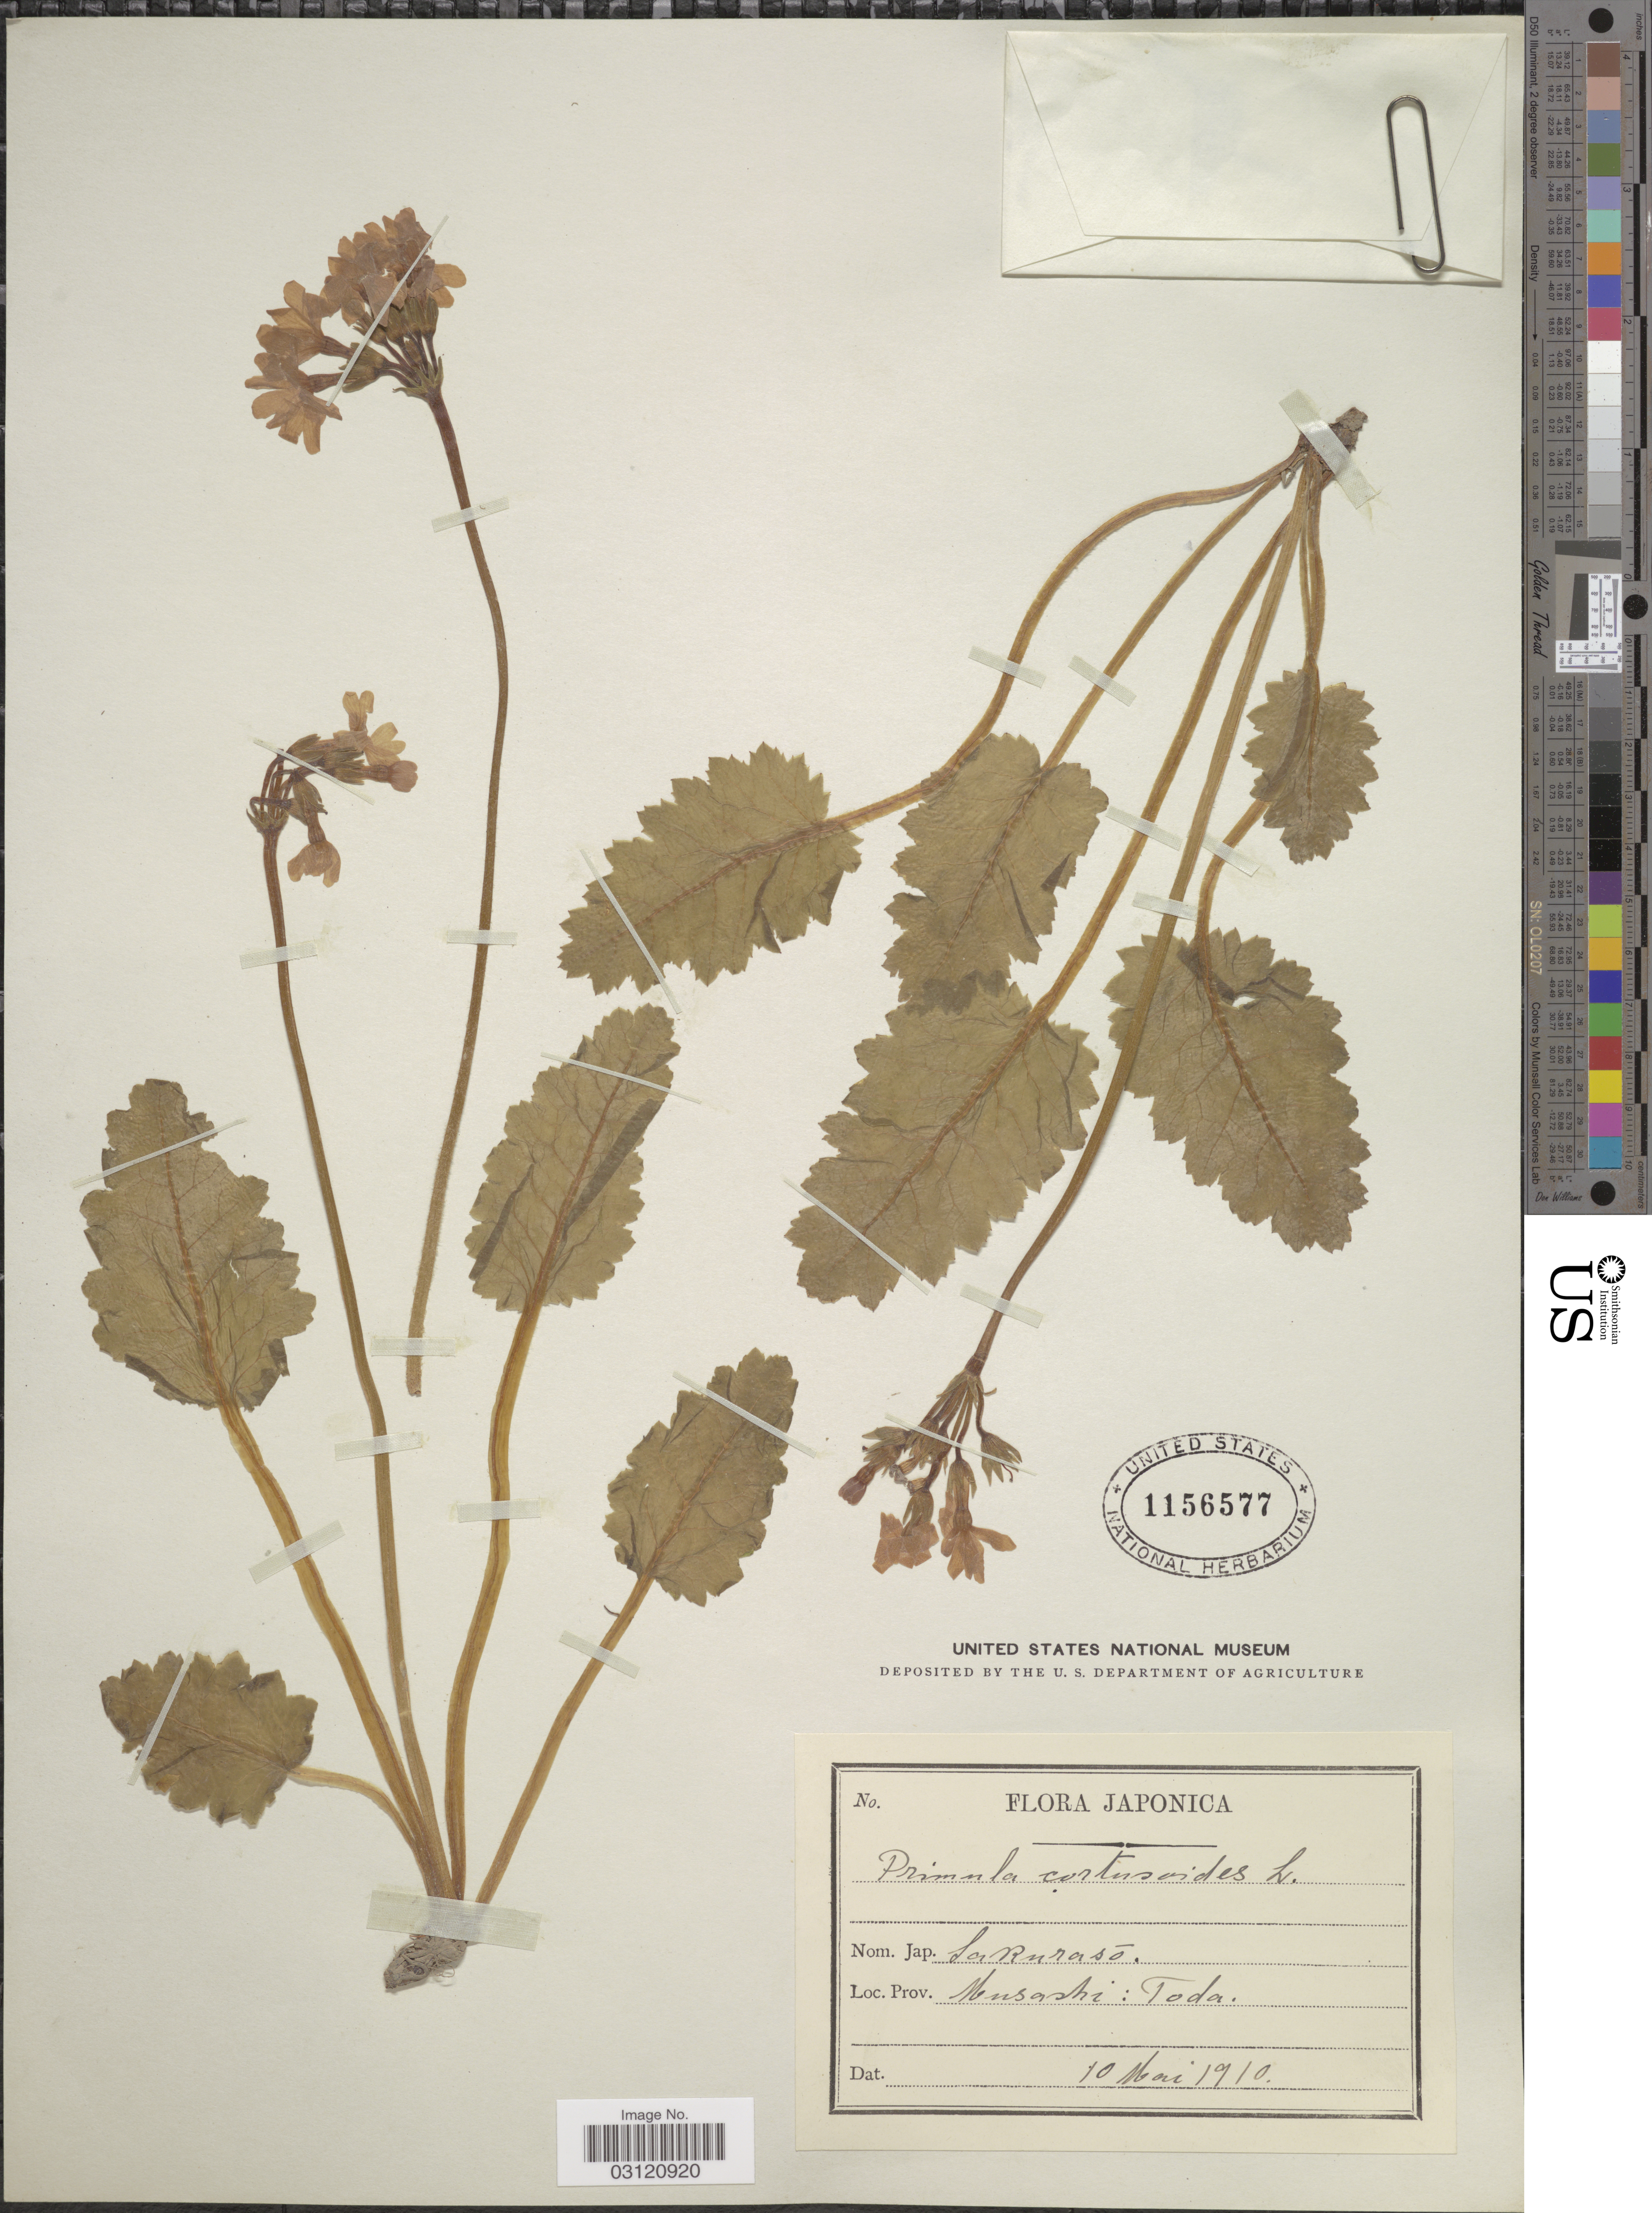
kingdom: Plantae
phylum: Tracheophyta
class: Magnoliopsida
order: Ericales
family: Primulaceae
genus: Primula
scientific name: Primula cortusoides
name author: L.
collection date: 1910-05-10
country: Japan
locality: Musashi: Toda.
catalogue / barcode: US 1156577